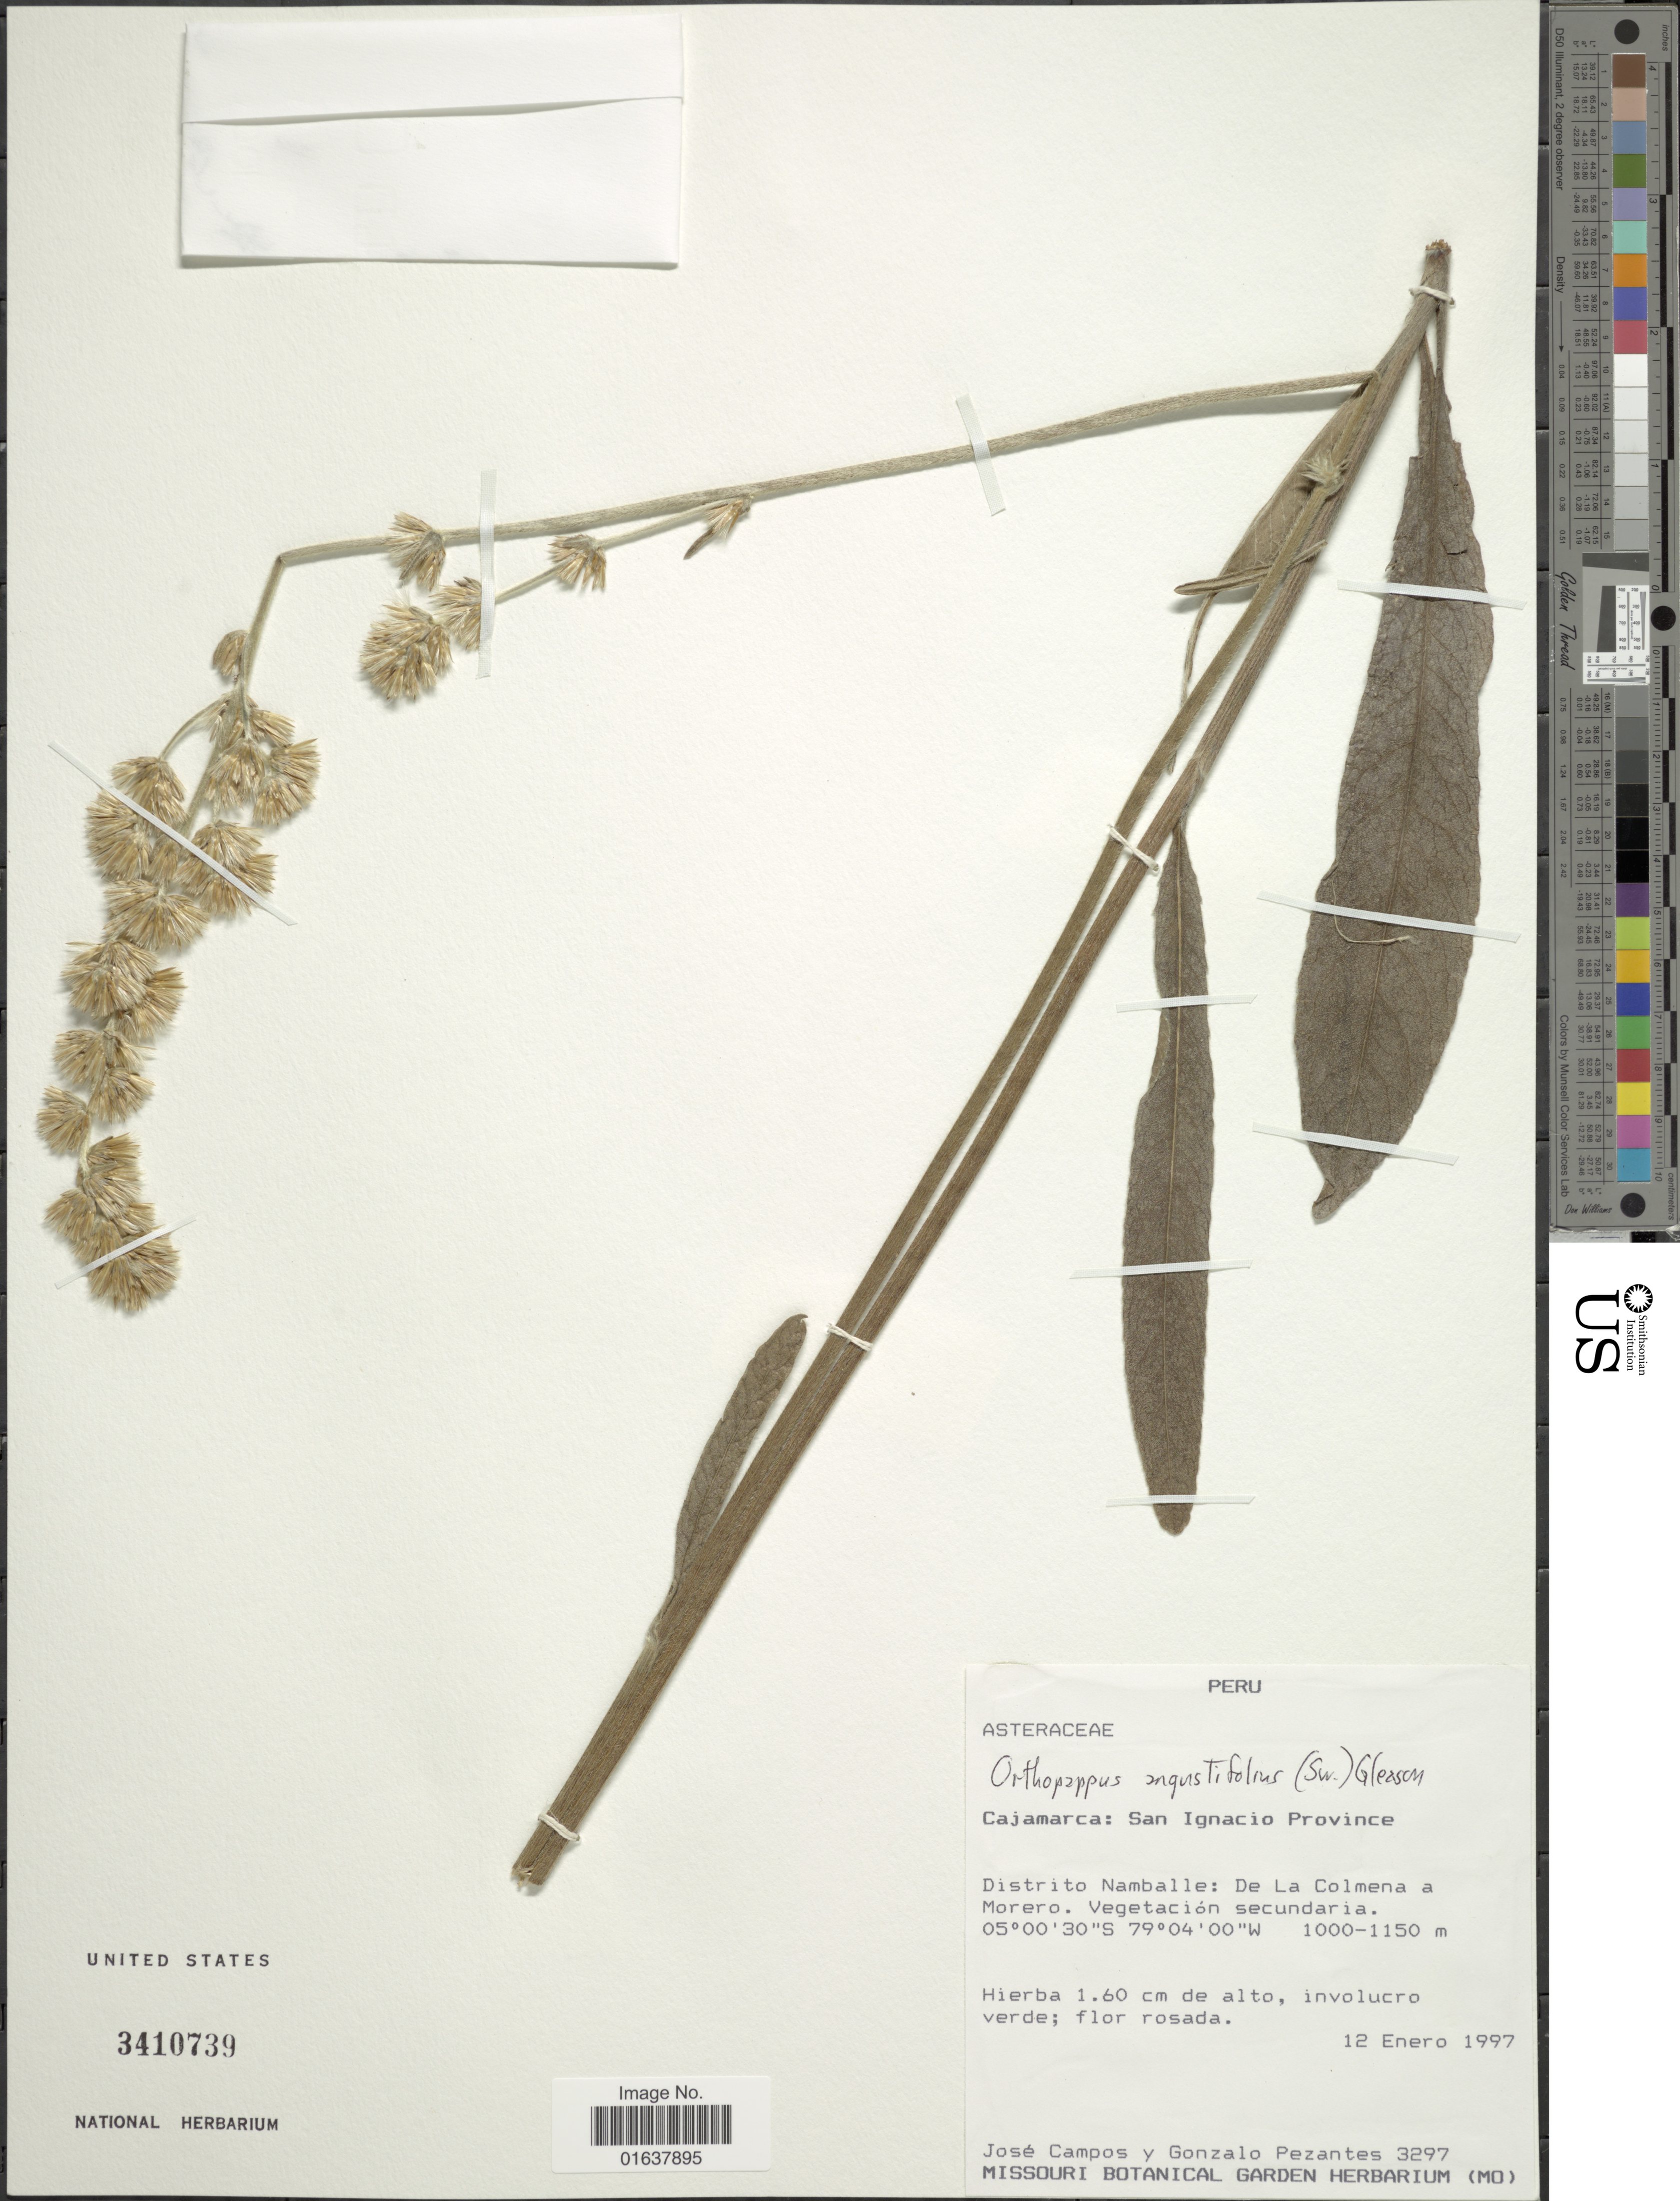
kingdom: Plantae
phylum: Tracheophyta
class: Magnoliopsida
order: Asterales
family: Asteraceae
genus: Orthopappus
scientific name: Orthopappus angustifolius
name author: (Sw.) Gleason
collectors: J. Campos & G. Pezantes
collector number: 3297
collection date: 1997-01-12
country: Peru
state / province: Cajamarca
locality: San Ignacio Province. Distrito Namballe: De La Colmena a Morero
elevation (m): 1000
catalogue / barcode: US 3410739